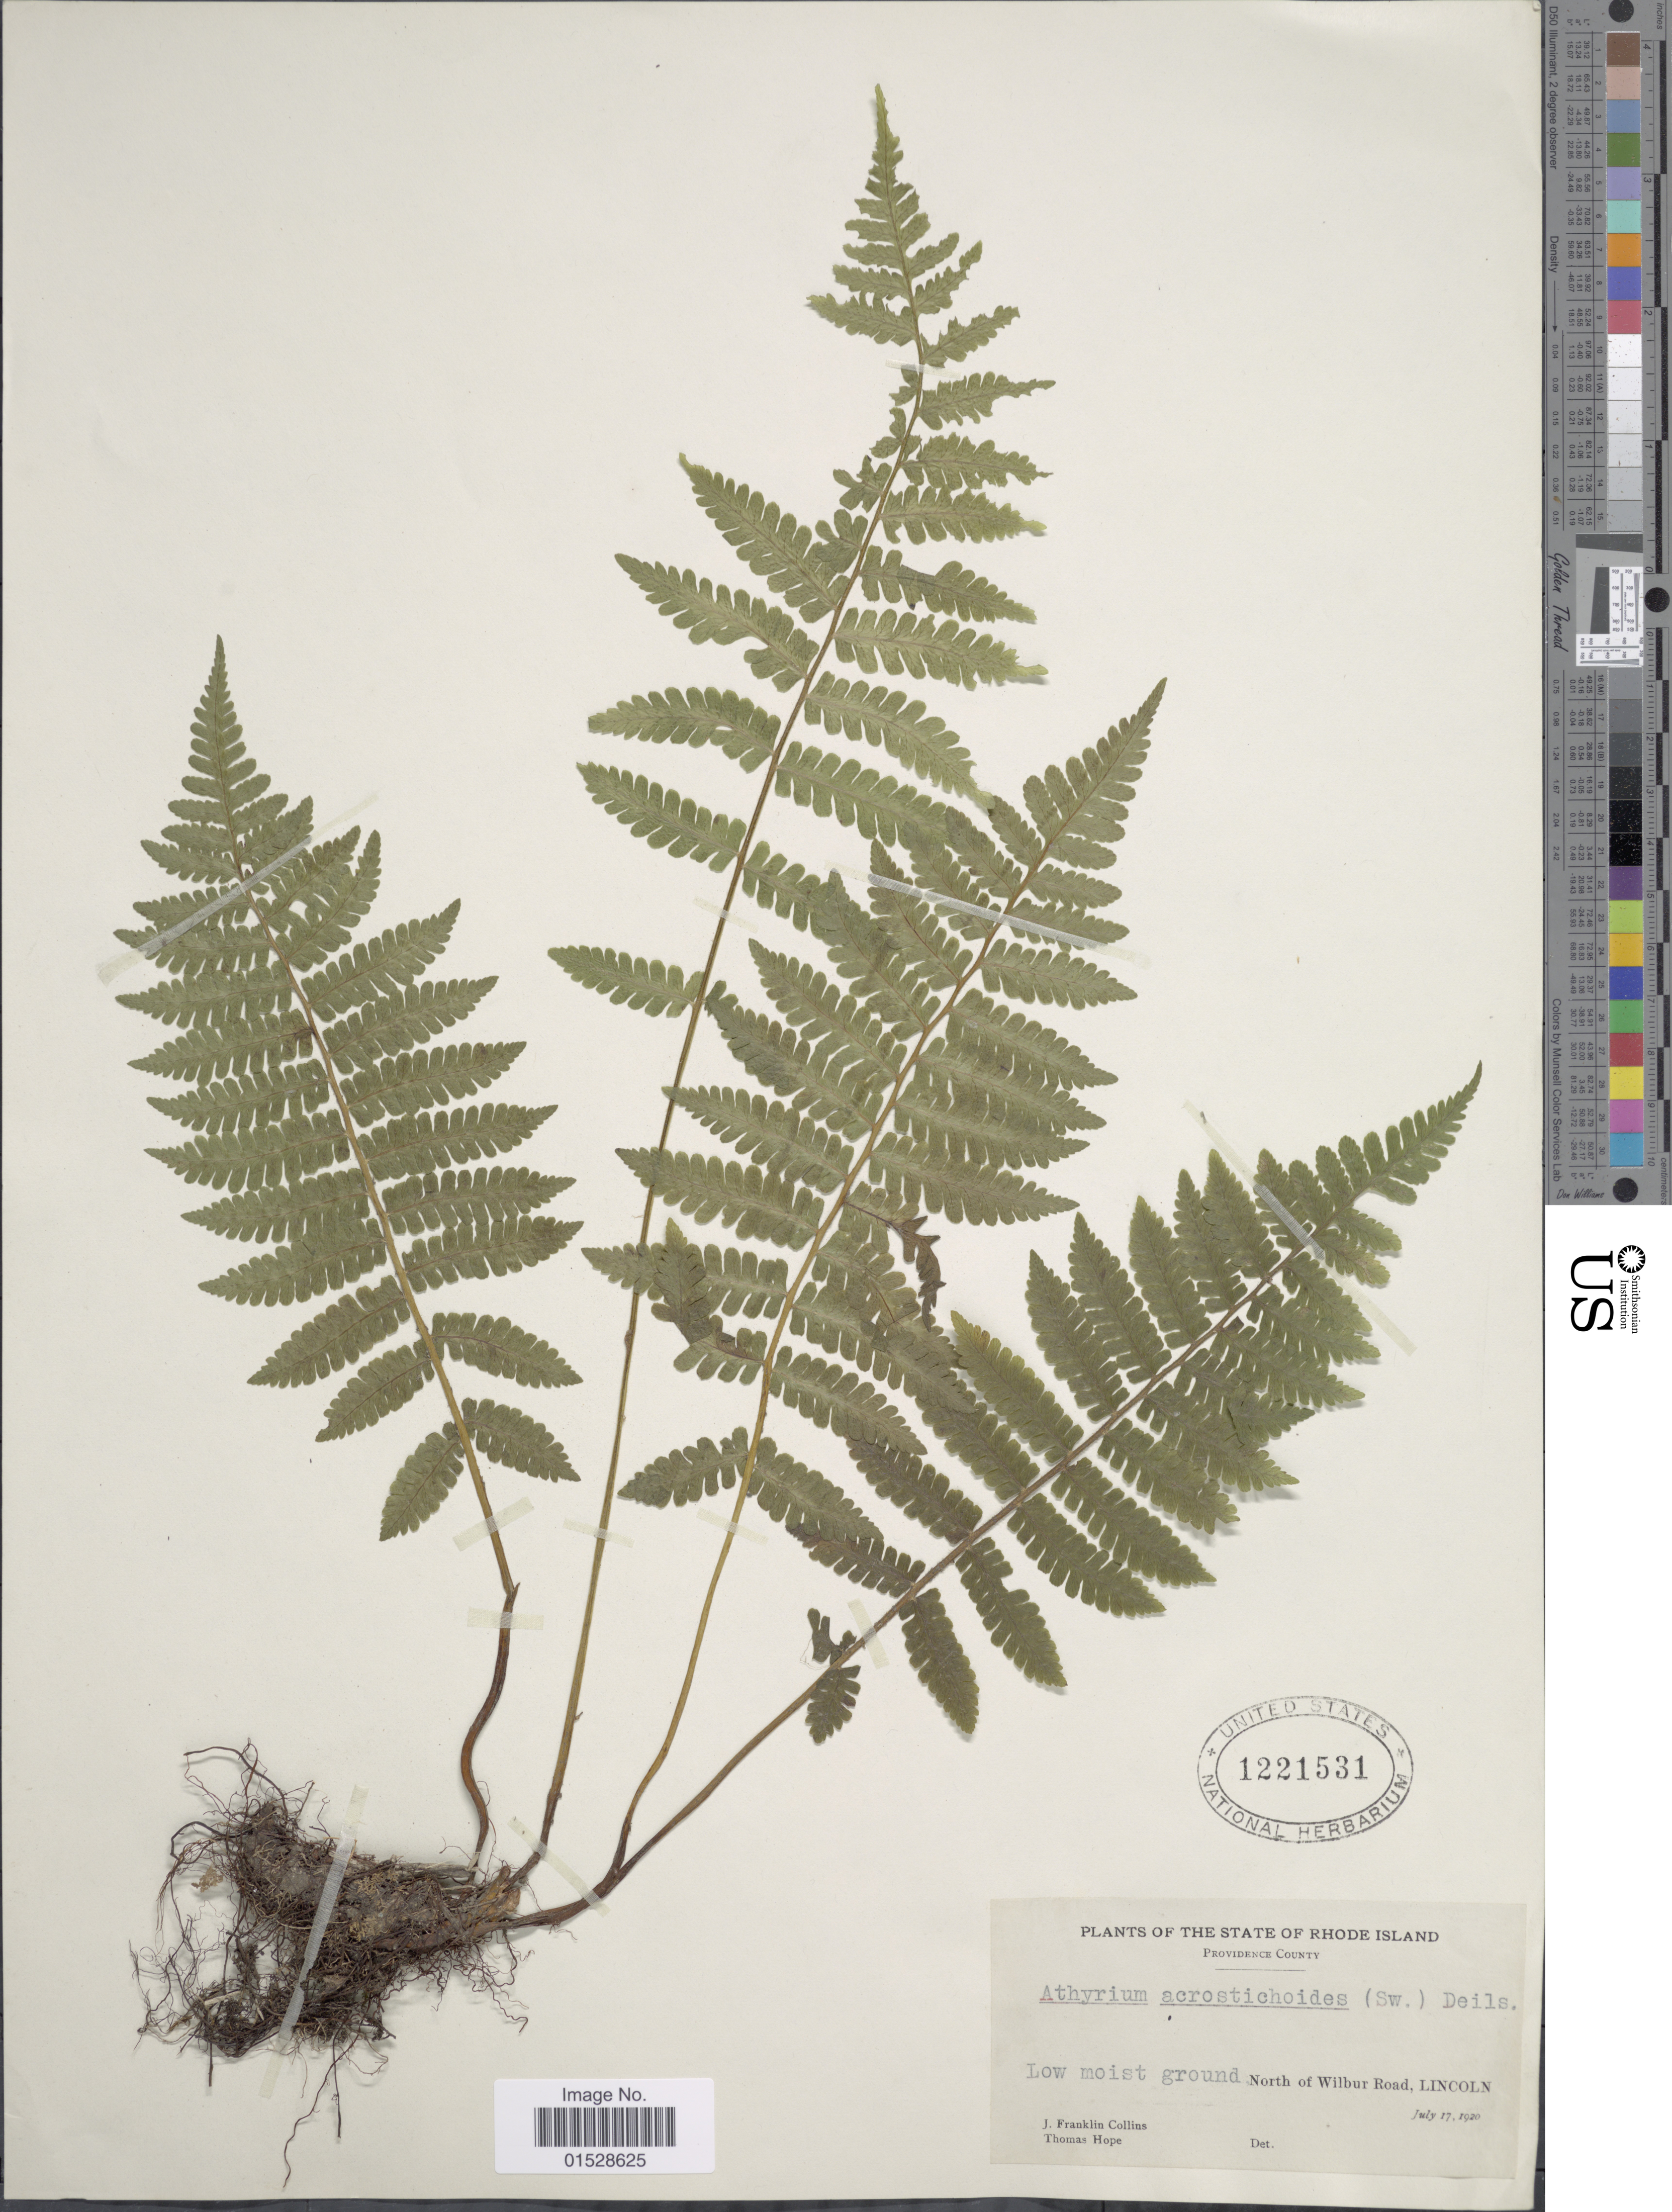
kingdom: Plantae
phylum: Tracheophyta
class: Polypodiopsida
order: Polypodiales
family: Athyriaceae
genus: Deparia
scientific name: Deparia acrostichoides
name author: (Sw.) M. Kato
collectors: J. Collins & T. Hope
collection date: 1920-07-17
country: United States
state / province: Rhode Island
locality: State of Rhode Island, Providence County, North of Wilbur Road, Lincoln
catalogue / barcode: US 1221531